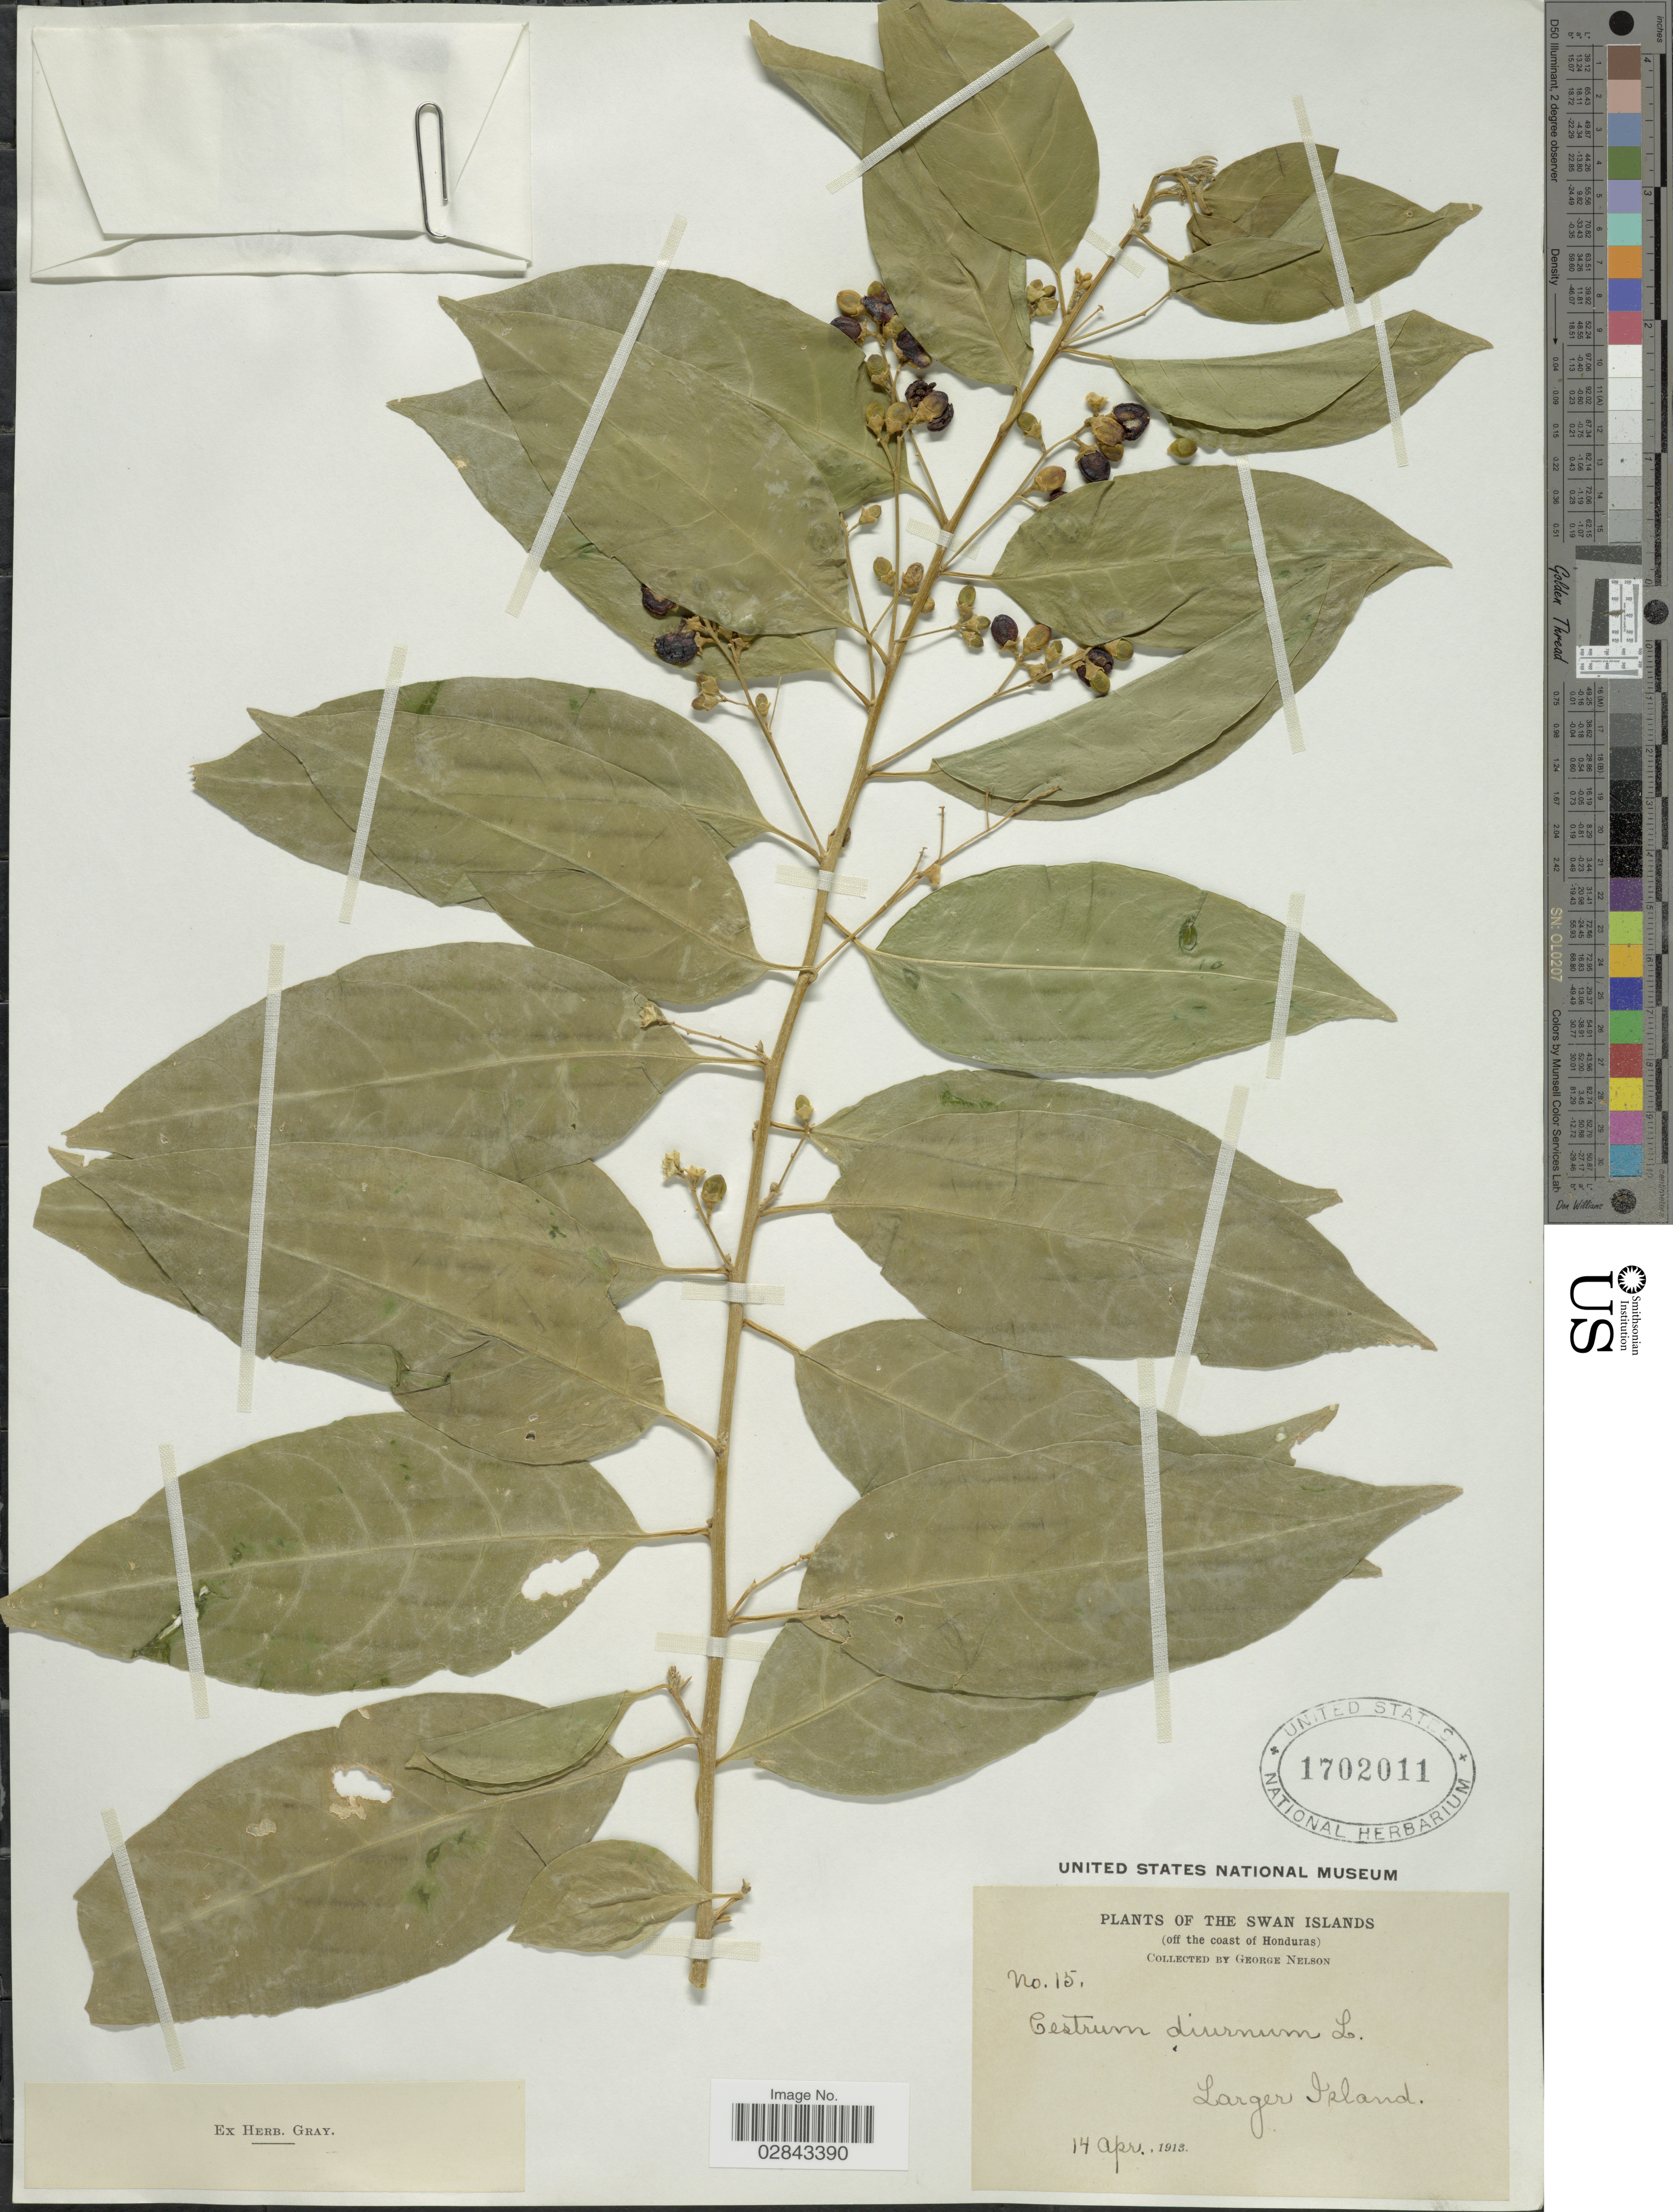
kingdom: Plantae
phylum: Tracheophyta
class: Magnoliopsida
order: Solanales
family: Solanaceae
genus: Cestrum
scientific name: Cestrum diurnum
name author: L.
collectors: G. Nelson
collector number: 15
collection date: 1913-04-14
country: Honduras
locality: The Swan Islands (off the coast of Honduras). Larger Island.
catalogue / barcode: US 1702011